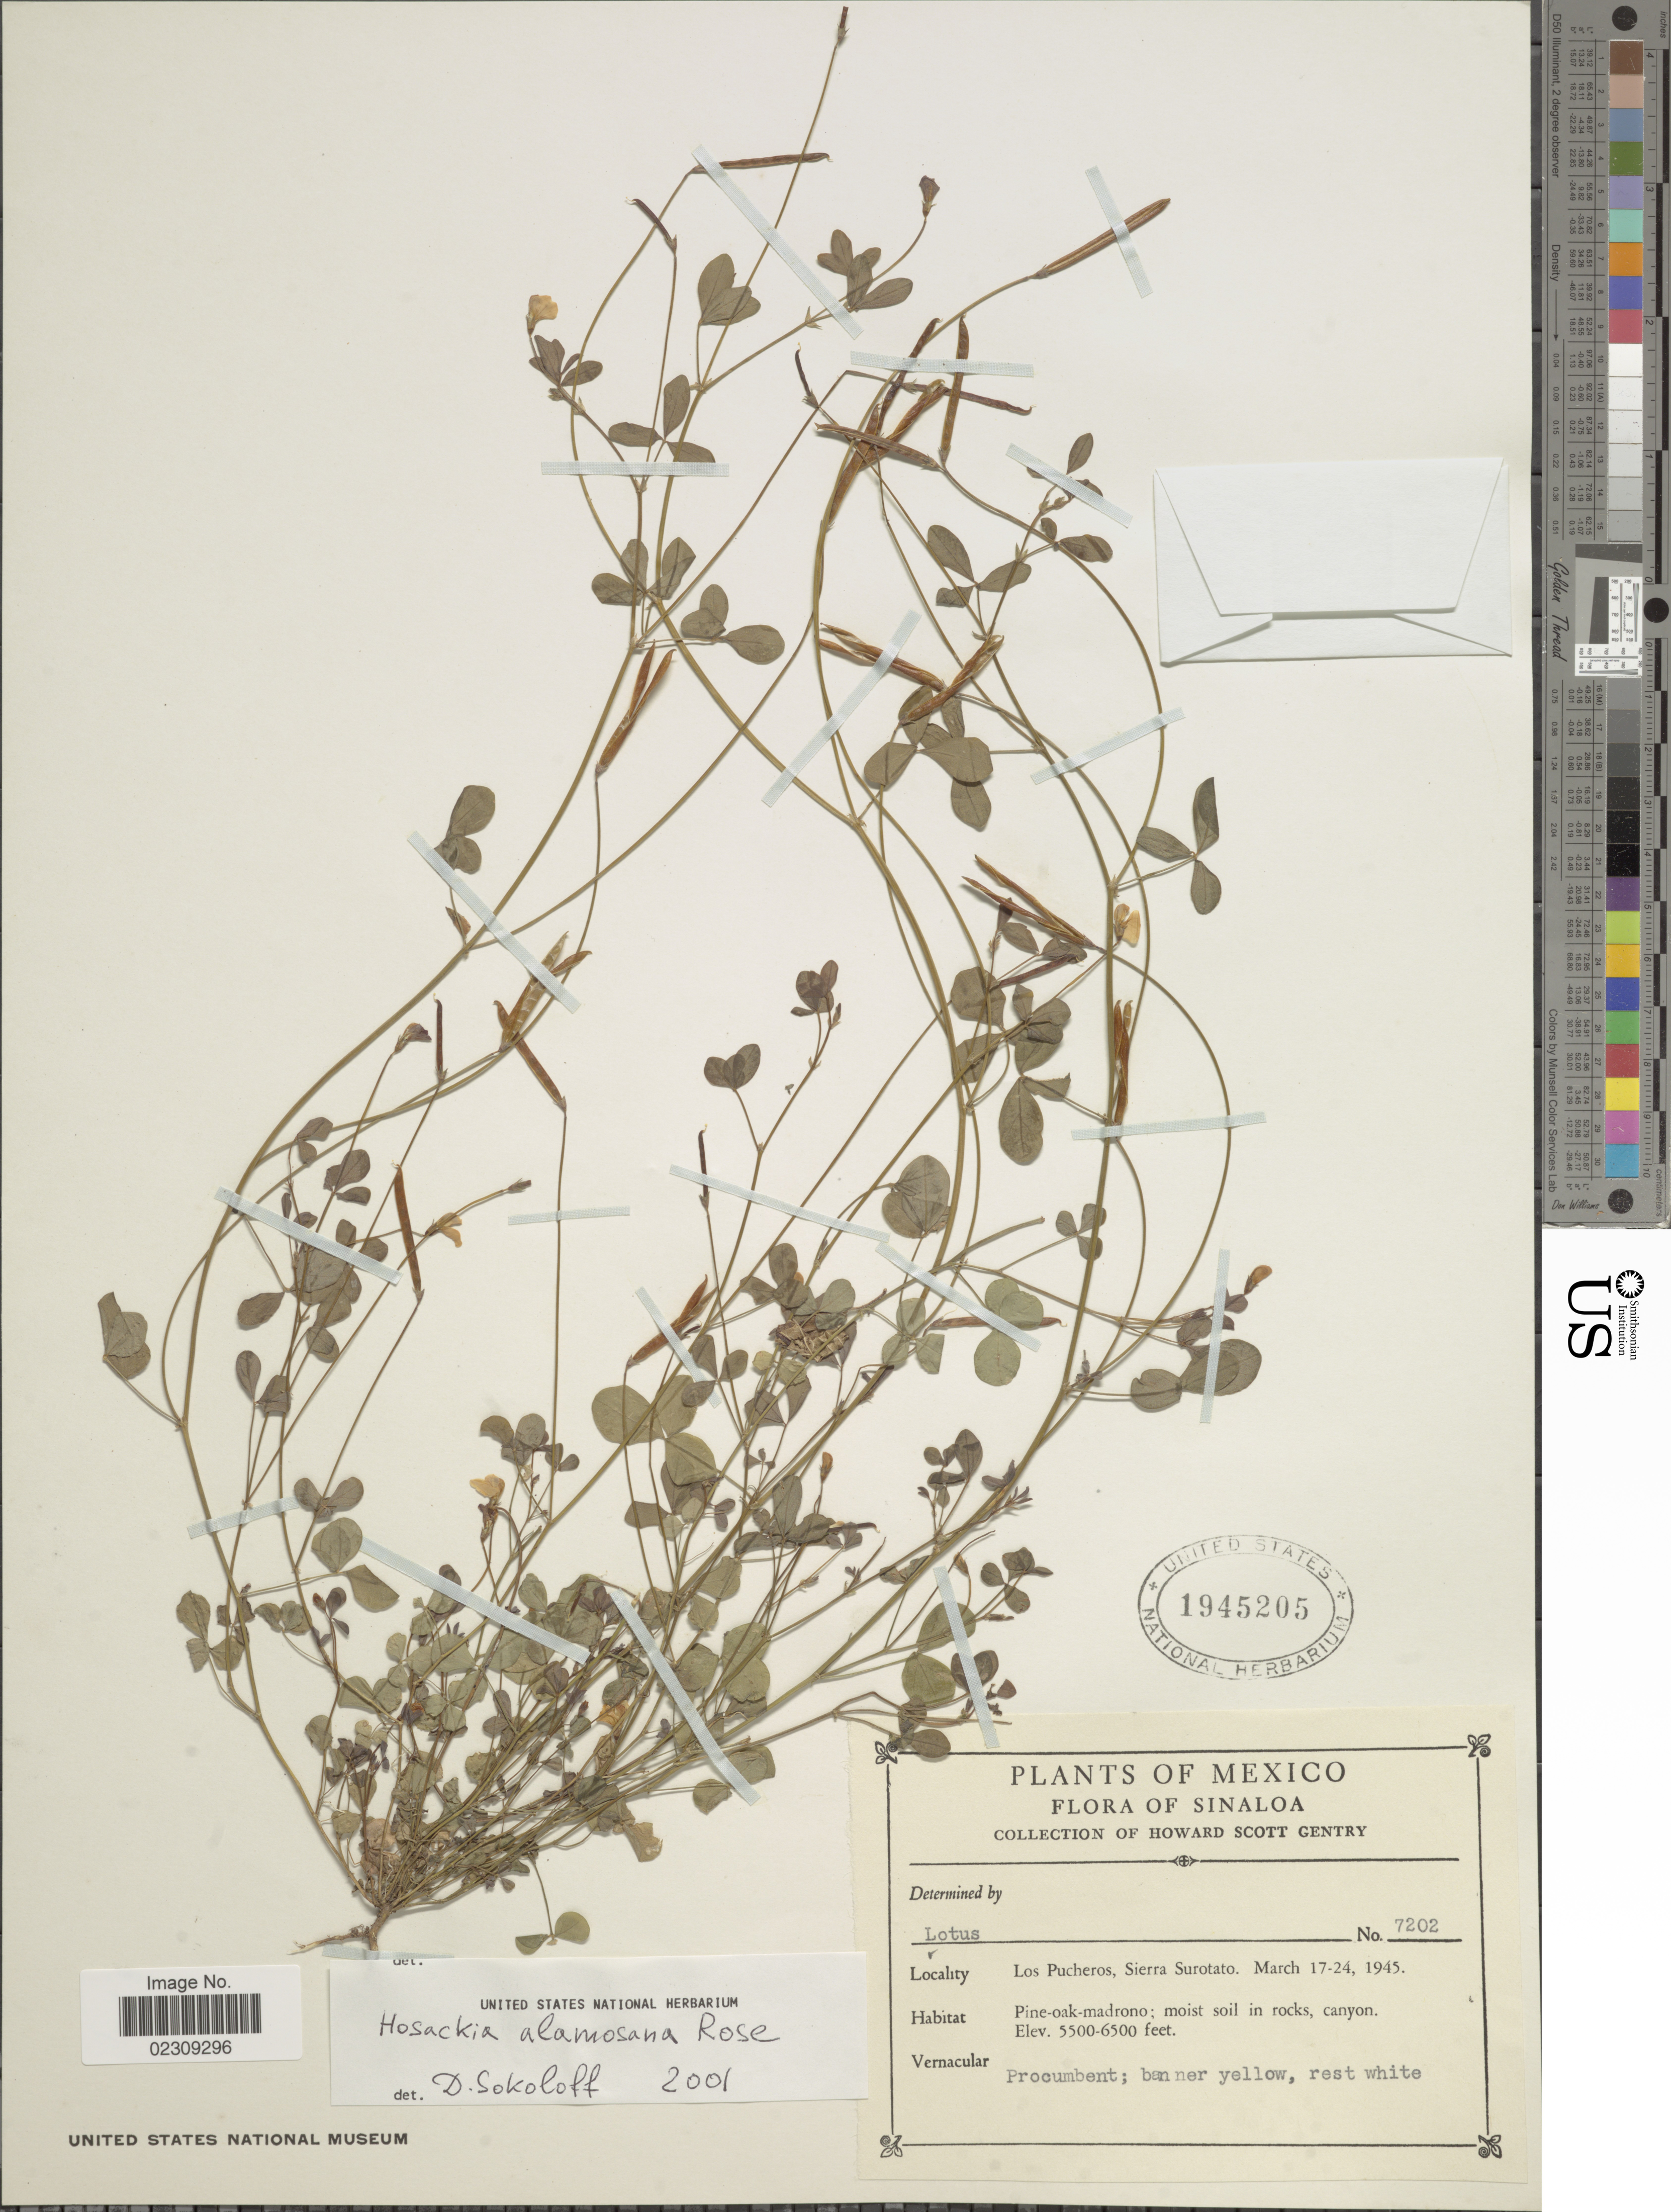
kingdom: Plantae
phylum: Tracheophyta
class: Magnoliopsida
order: Fabales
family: Fabaceae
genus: Hosackia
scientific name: Hosackia alamosana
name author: Rose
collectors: H. S. Gentry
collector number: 7202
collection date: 1945-03-17/1945-03-24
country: Mexico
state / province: Sinaloa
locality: Los Pucheros, Sierra Surotato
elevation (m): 1676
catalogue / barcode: US 1945205